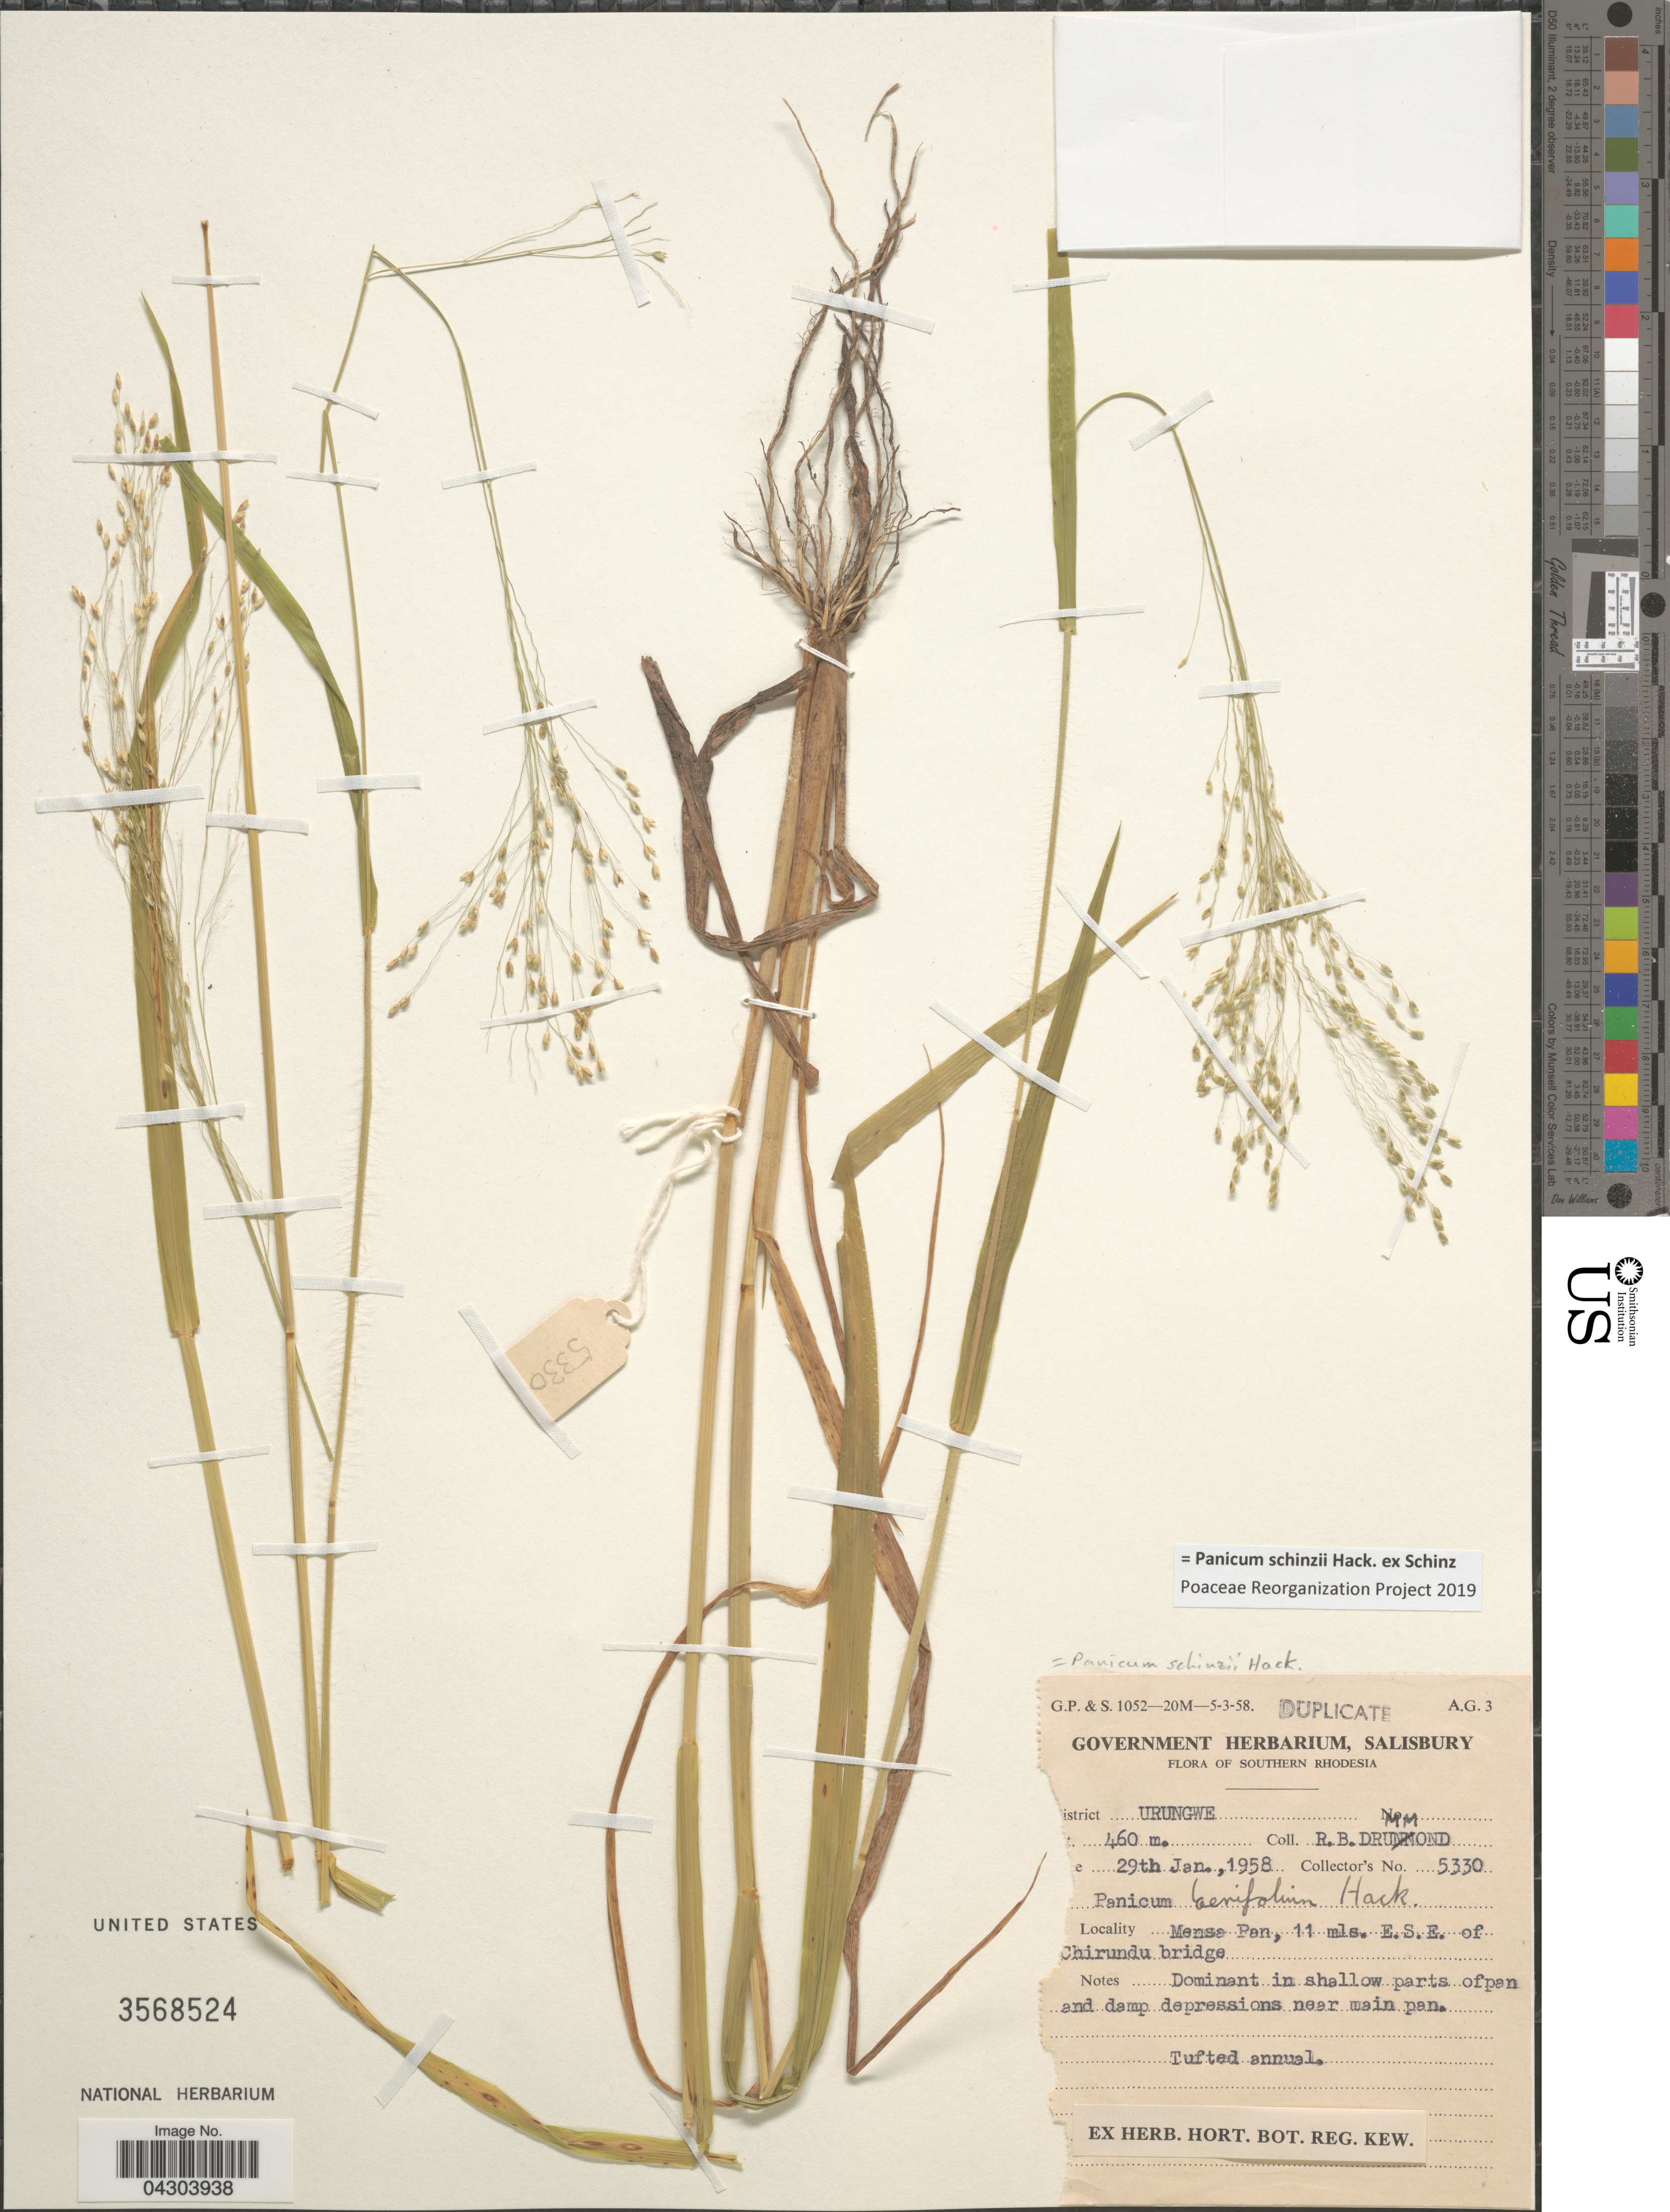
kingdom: Plantae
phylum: Tracheophyta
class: Liliopsida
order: Poales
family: Poaceae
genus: Panicum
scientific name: Panicum schinzii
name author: Hack. ex Schinz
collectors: R. Drummond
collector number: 5330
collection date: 1958-01-29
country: Zimbabwe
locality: Southern Rhodesia. [illegible text]istrict Urungwe. Mensa Pan, 11 mls. E.S.E. of Chirundu bridge.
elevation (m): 460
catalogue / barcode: US 3568524